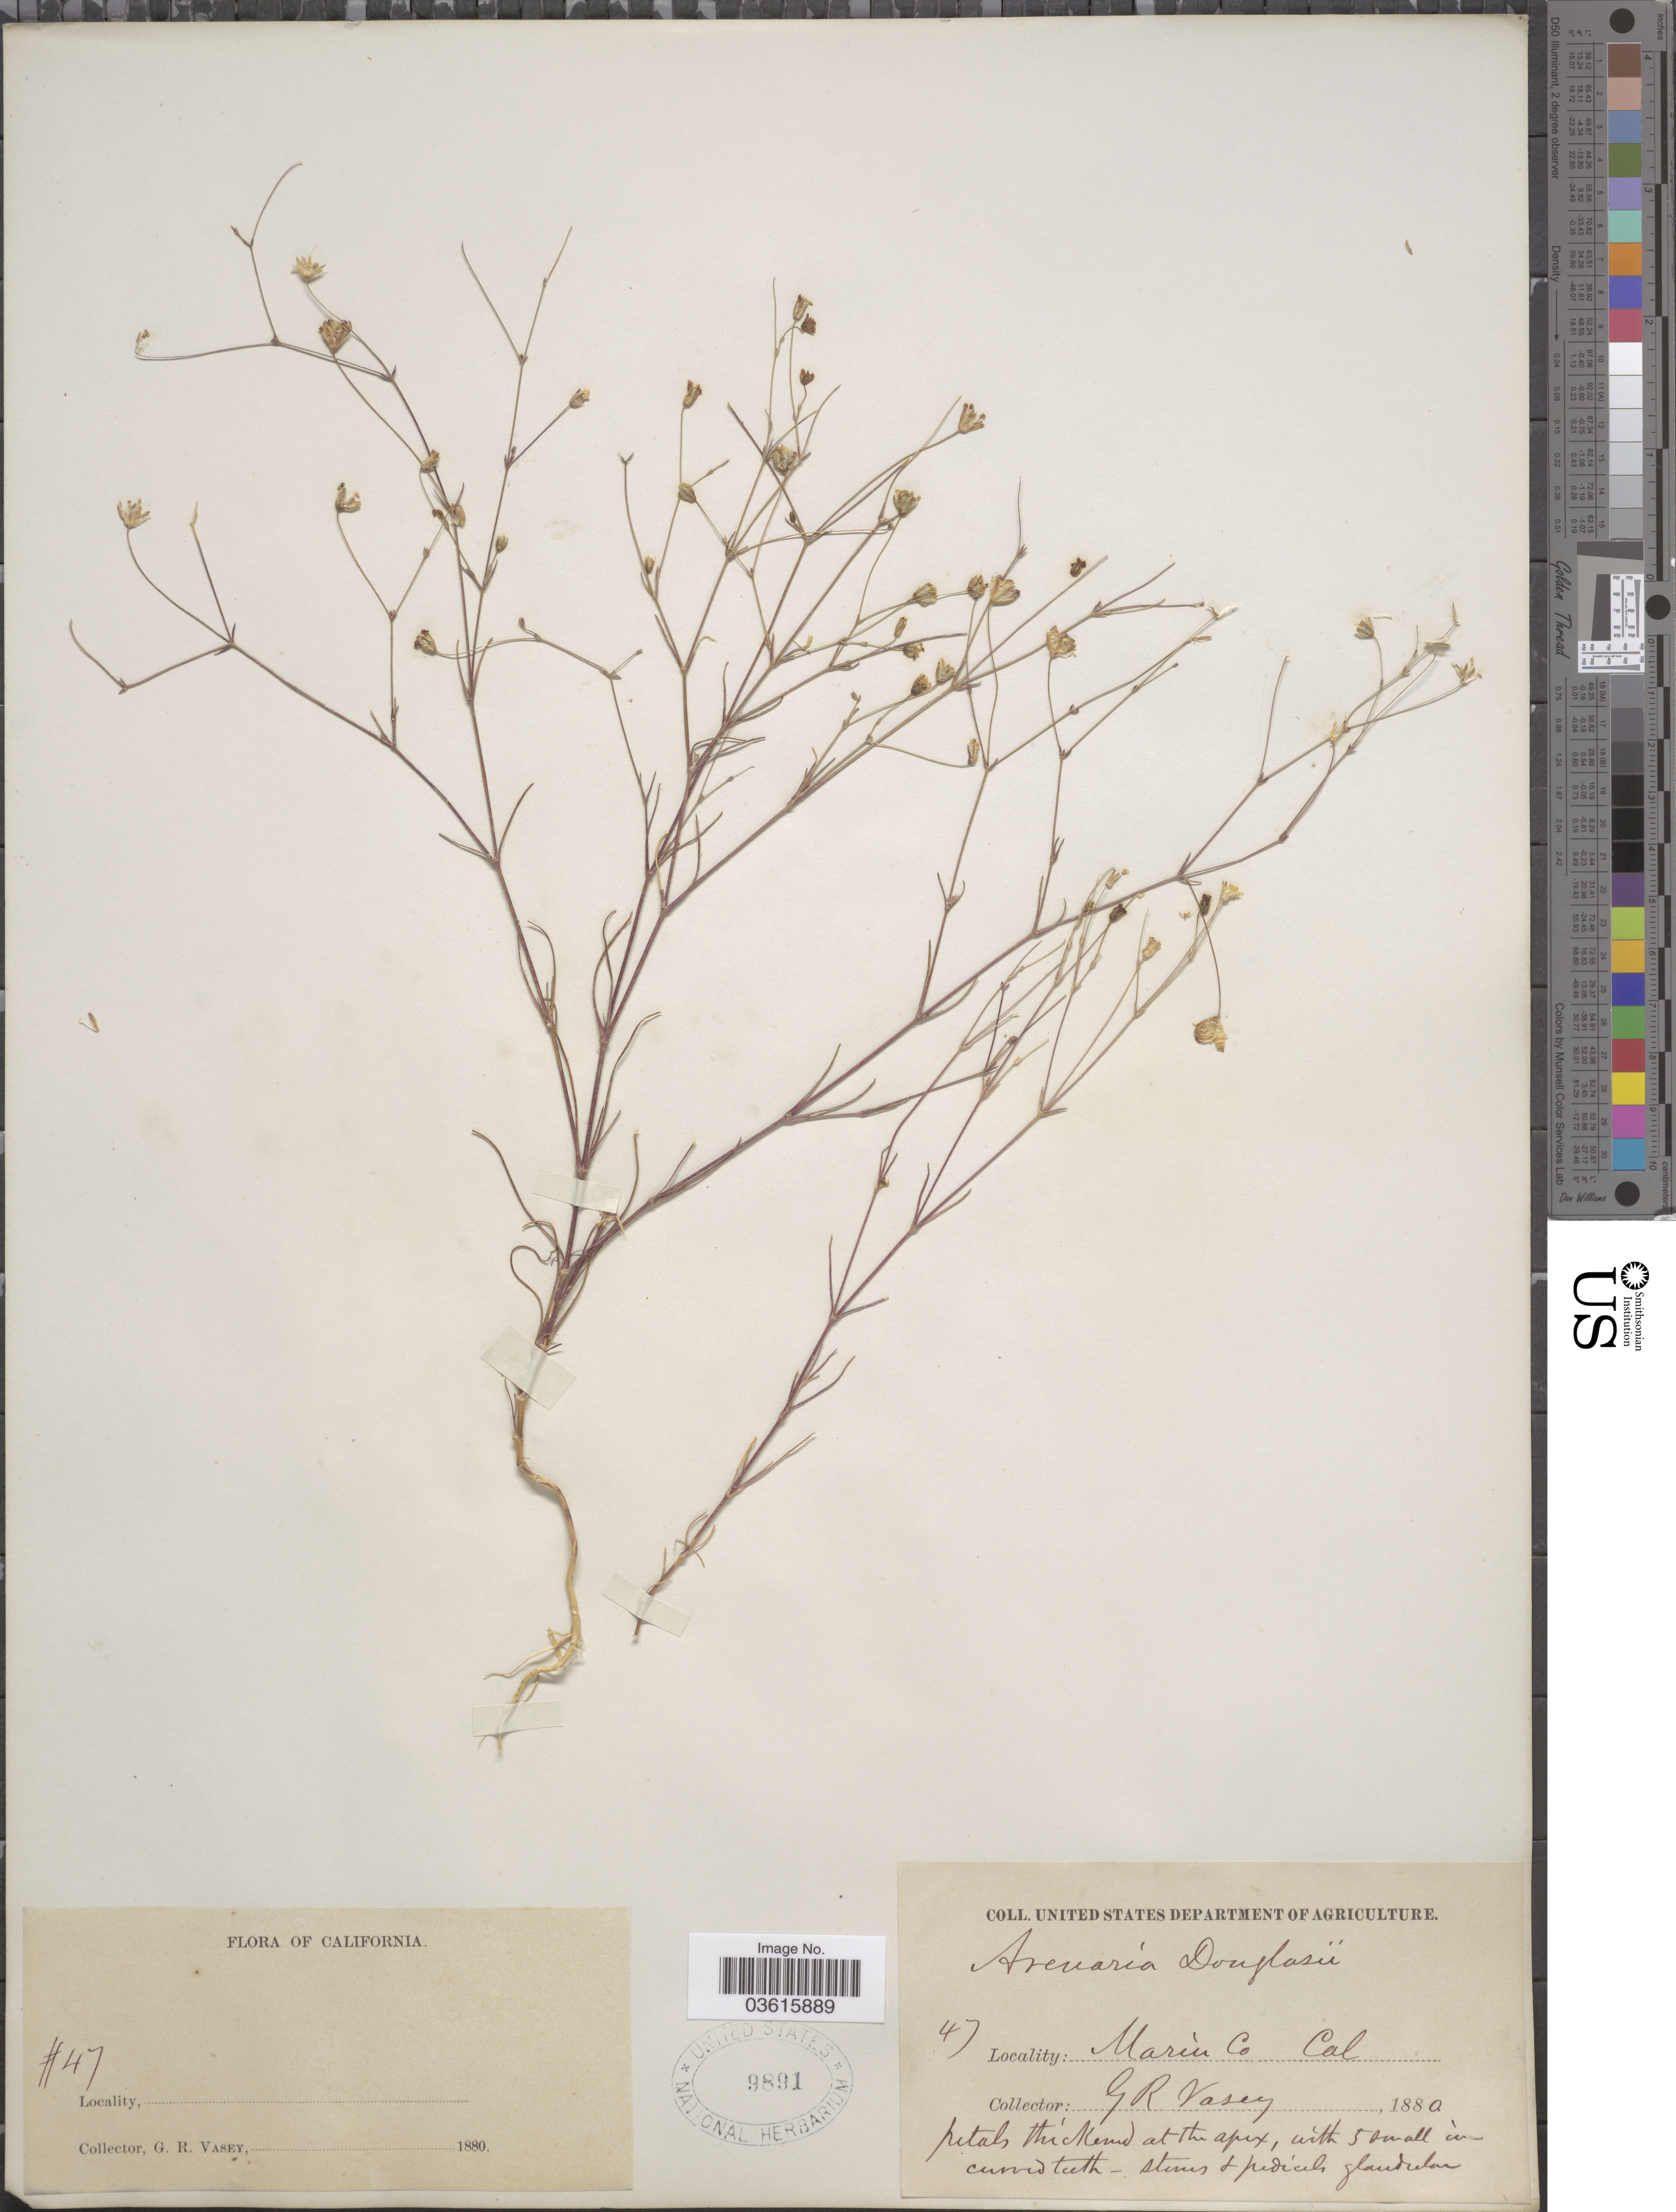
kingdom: Plantae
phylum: Tracheophyta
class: Magnoliopsida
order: Caryophyllales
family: Caryophyllaceae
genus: Minuartia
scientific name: Minuartia douglasii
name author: Mattf.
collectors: G. R. Vasey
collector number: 47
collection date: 1880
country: United States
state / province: California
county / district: Marin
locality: Marin Co.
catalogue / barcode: US 9891